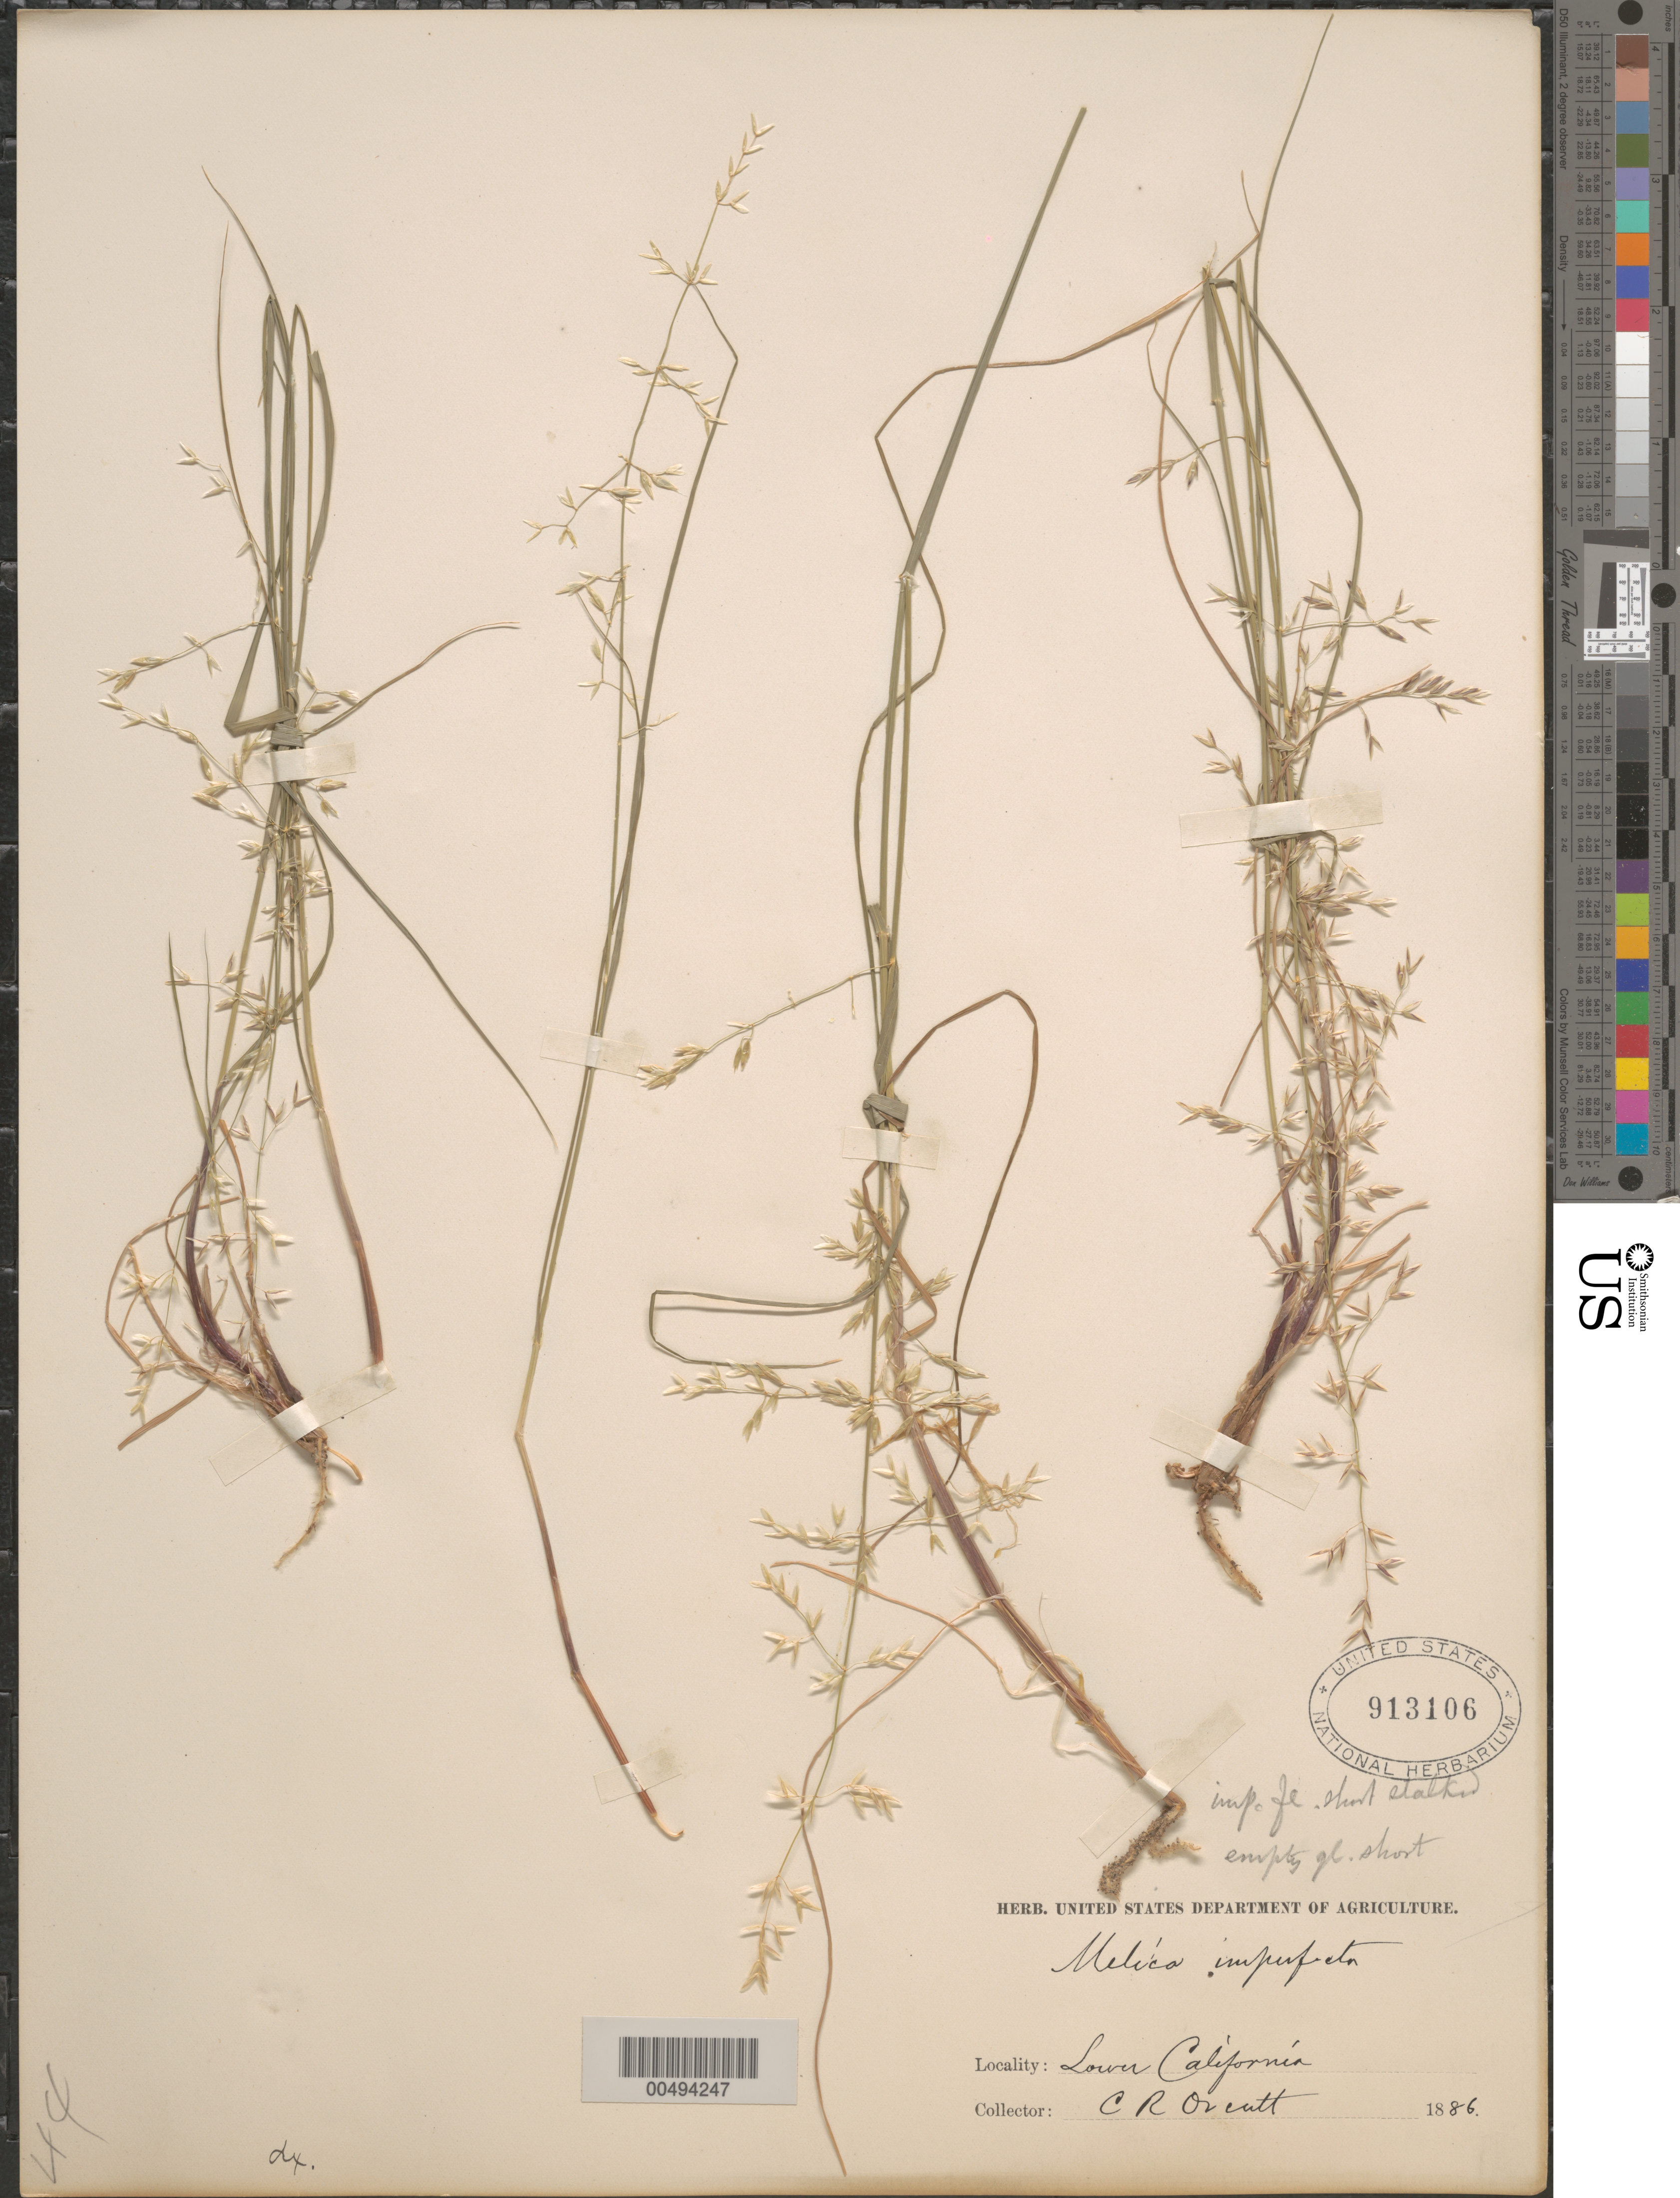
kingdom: Plantae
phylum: Tracheophyta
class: Liliopsida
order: Poales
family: Poaceae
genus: Melica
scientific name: Melica imperfecta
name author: Trin.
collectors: C. R. Orcutt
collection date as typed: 1886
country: Mexico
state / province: Baja California Norte / Baja California Sur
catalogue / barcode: US 913106